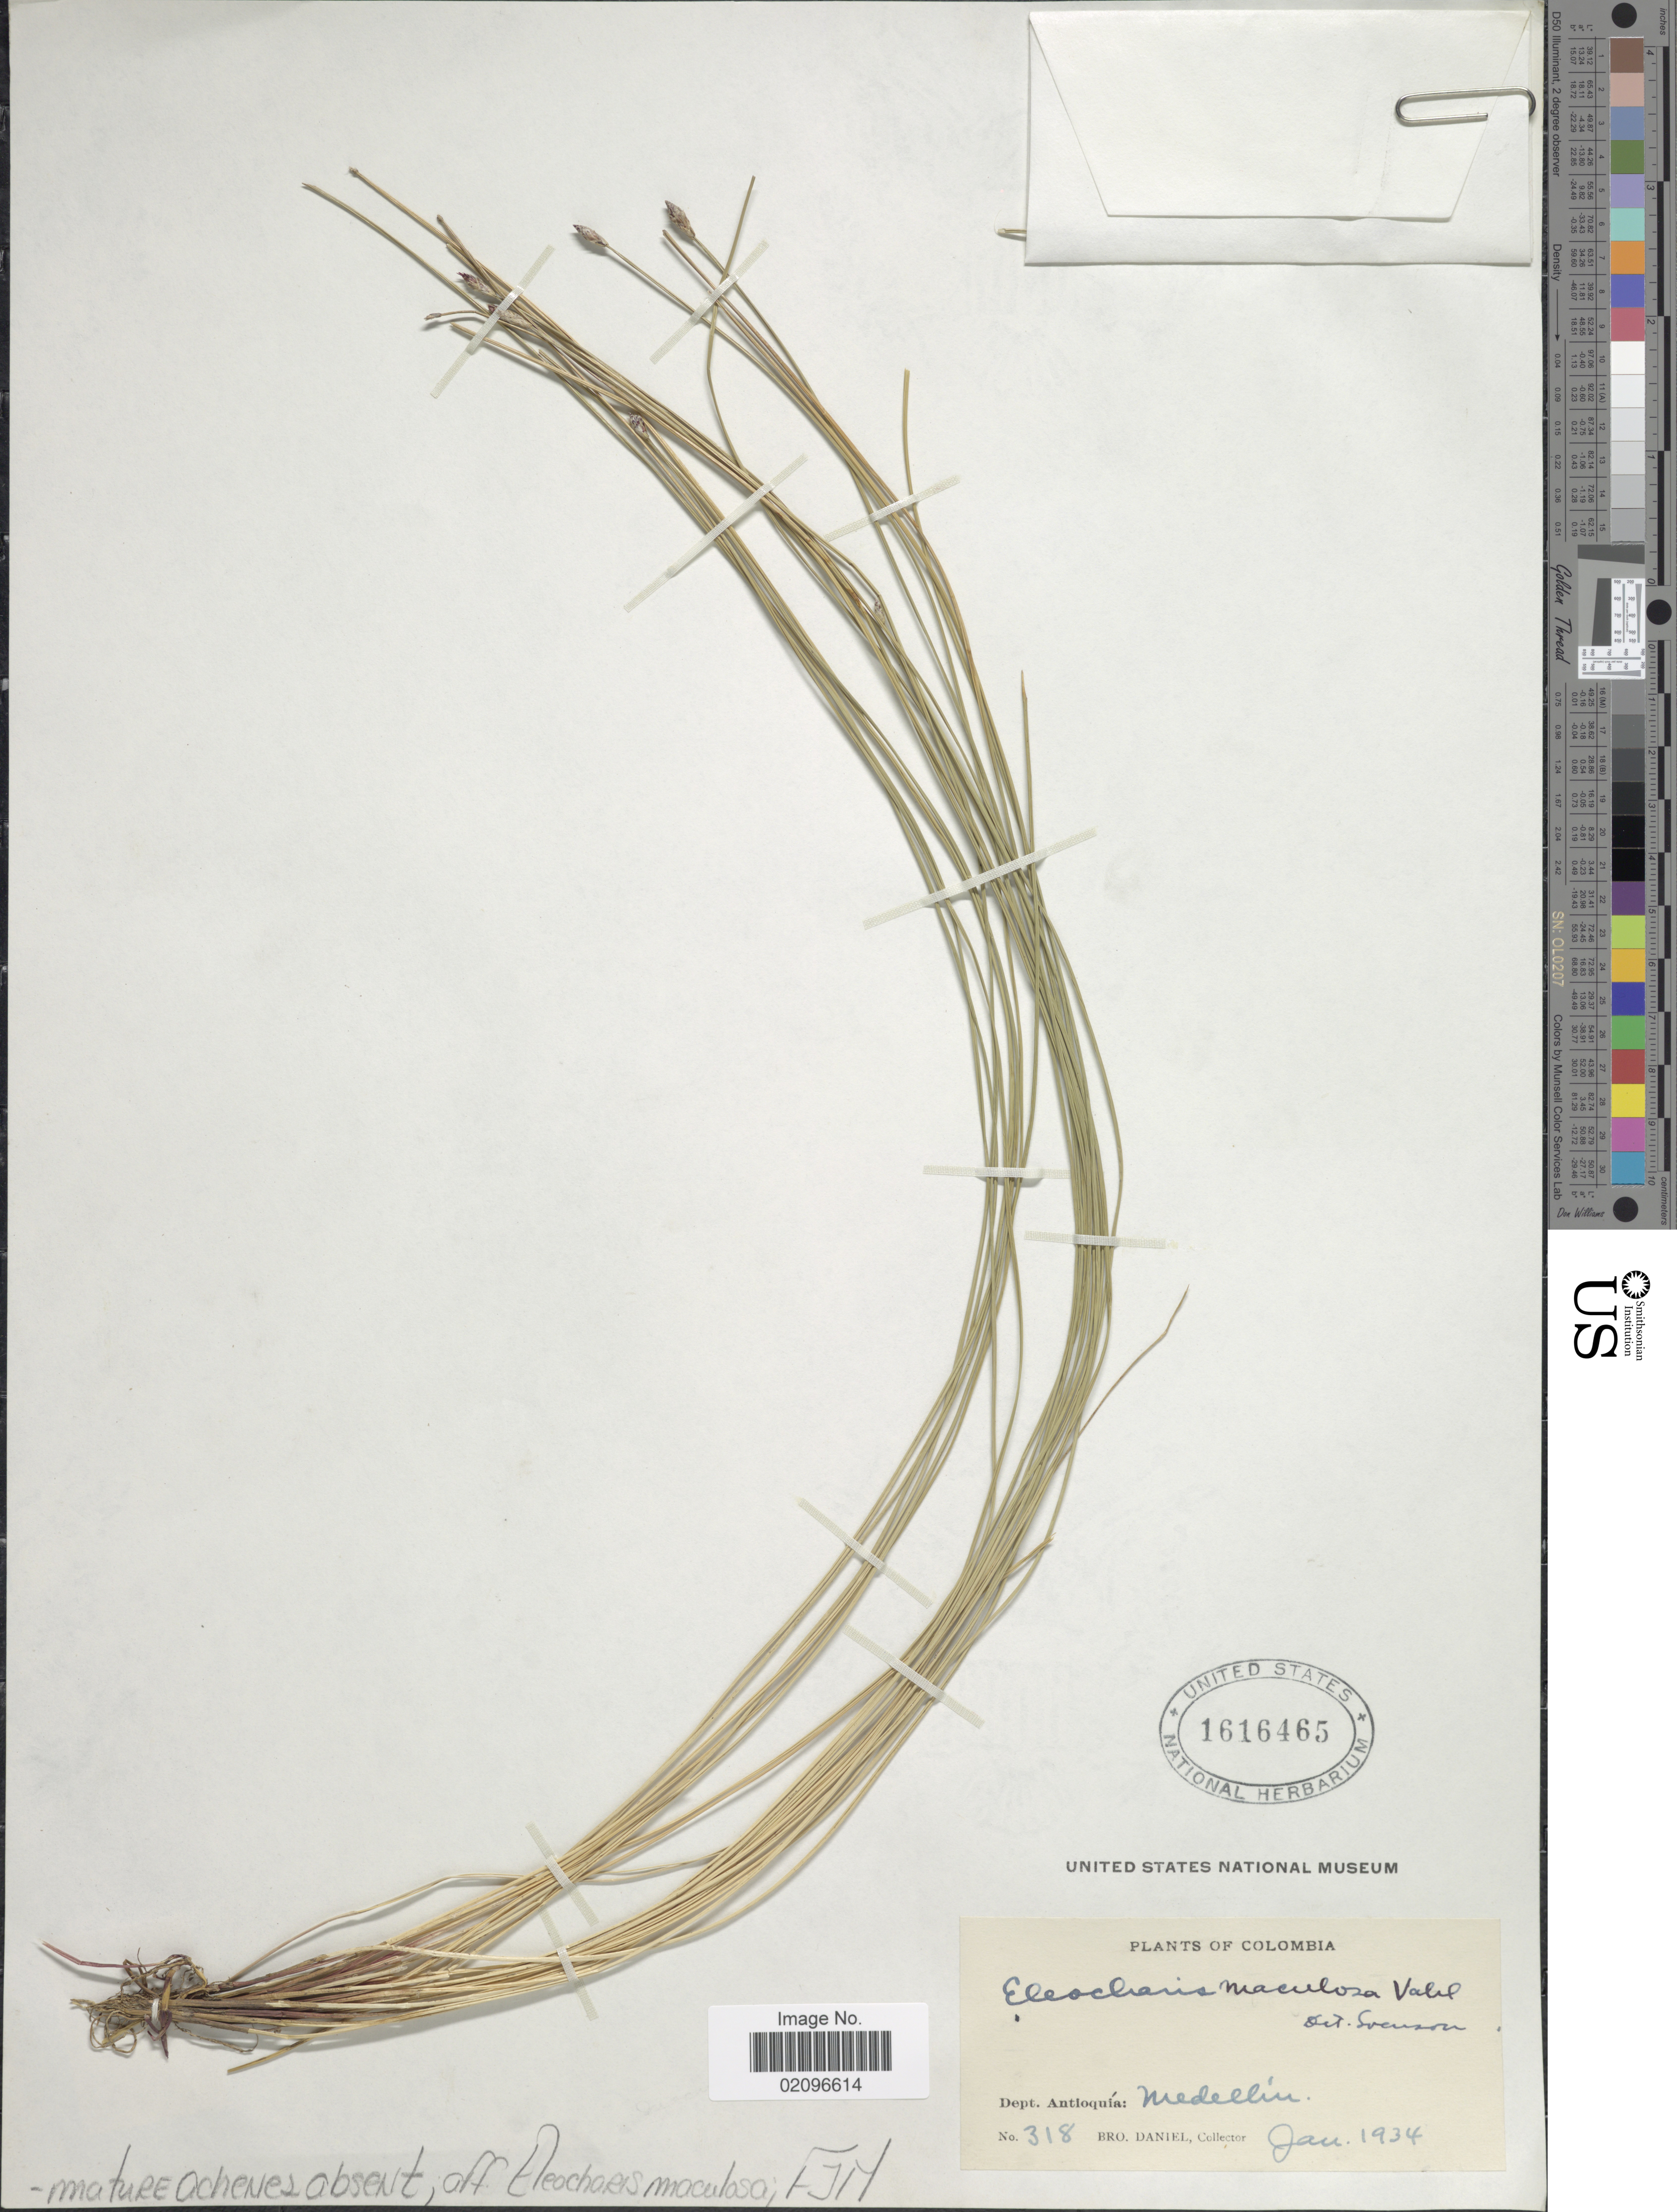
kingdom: Plantae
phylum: Tracheophyta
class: Liliopsida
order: Poales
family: Cyperaceae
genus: Eleocharis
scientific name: Eleocharis maculosa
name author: (Vahl) Roem. & Schult.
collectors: Bro. Daniel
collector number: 318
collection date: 1934-01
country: Colombia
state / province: Antioquia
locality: Dept. Antioquia: Medellin.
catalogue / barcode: US 1616465